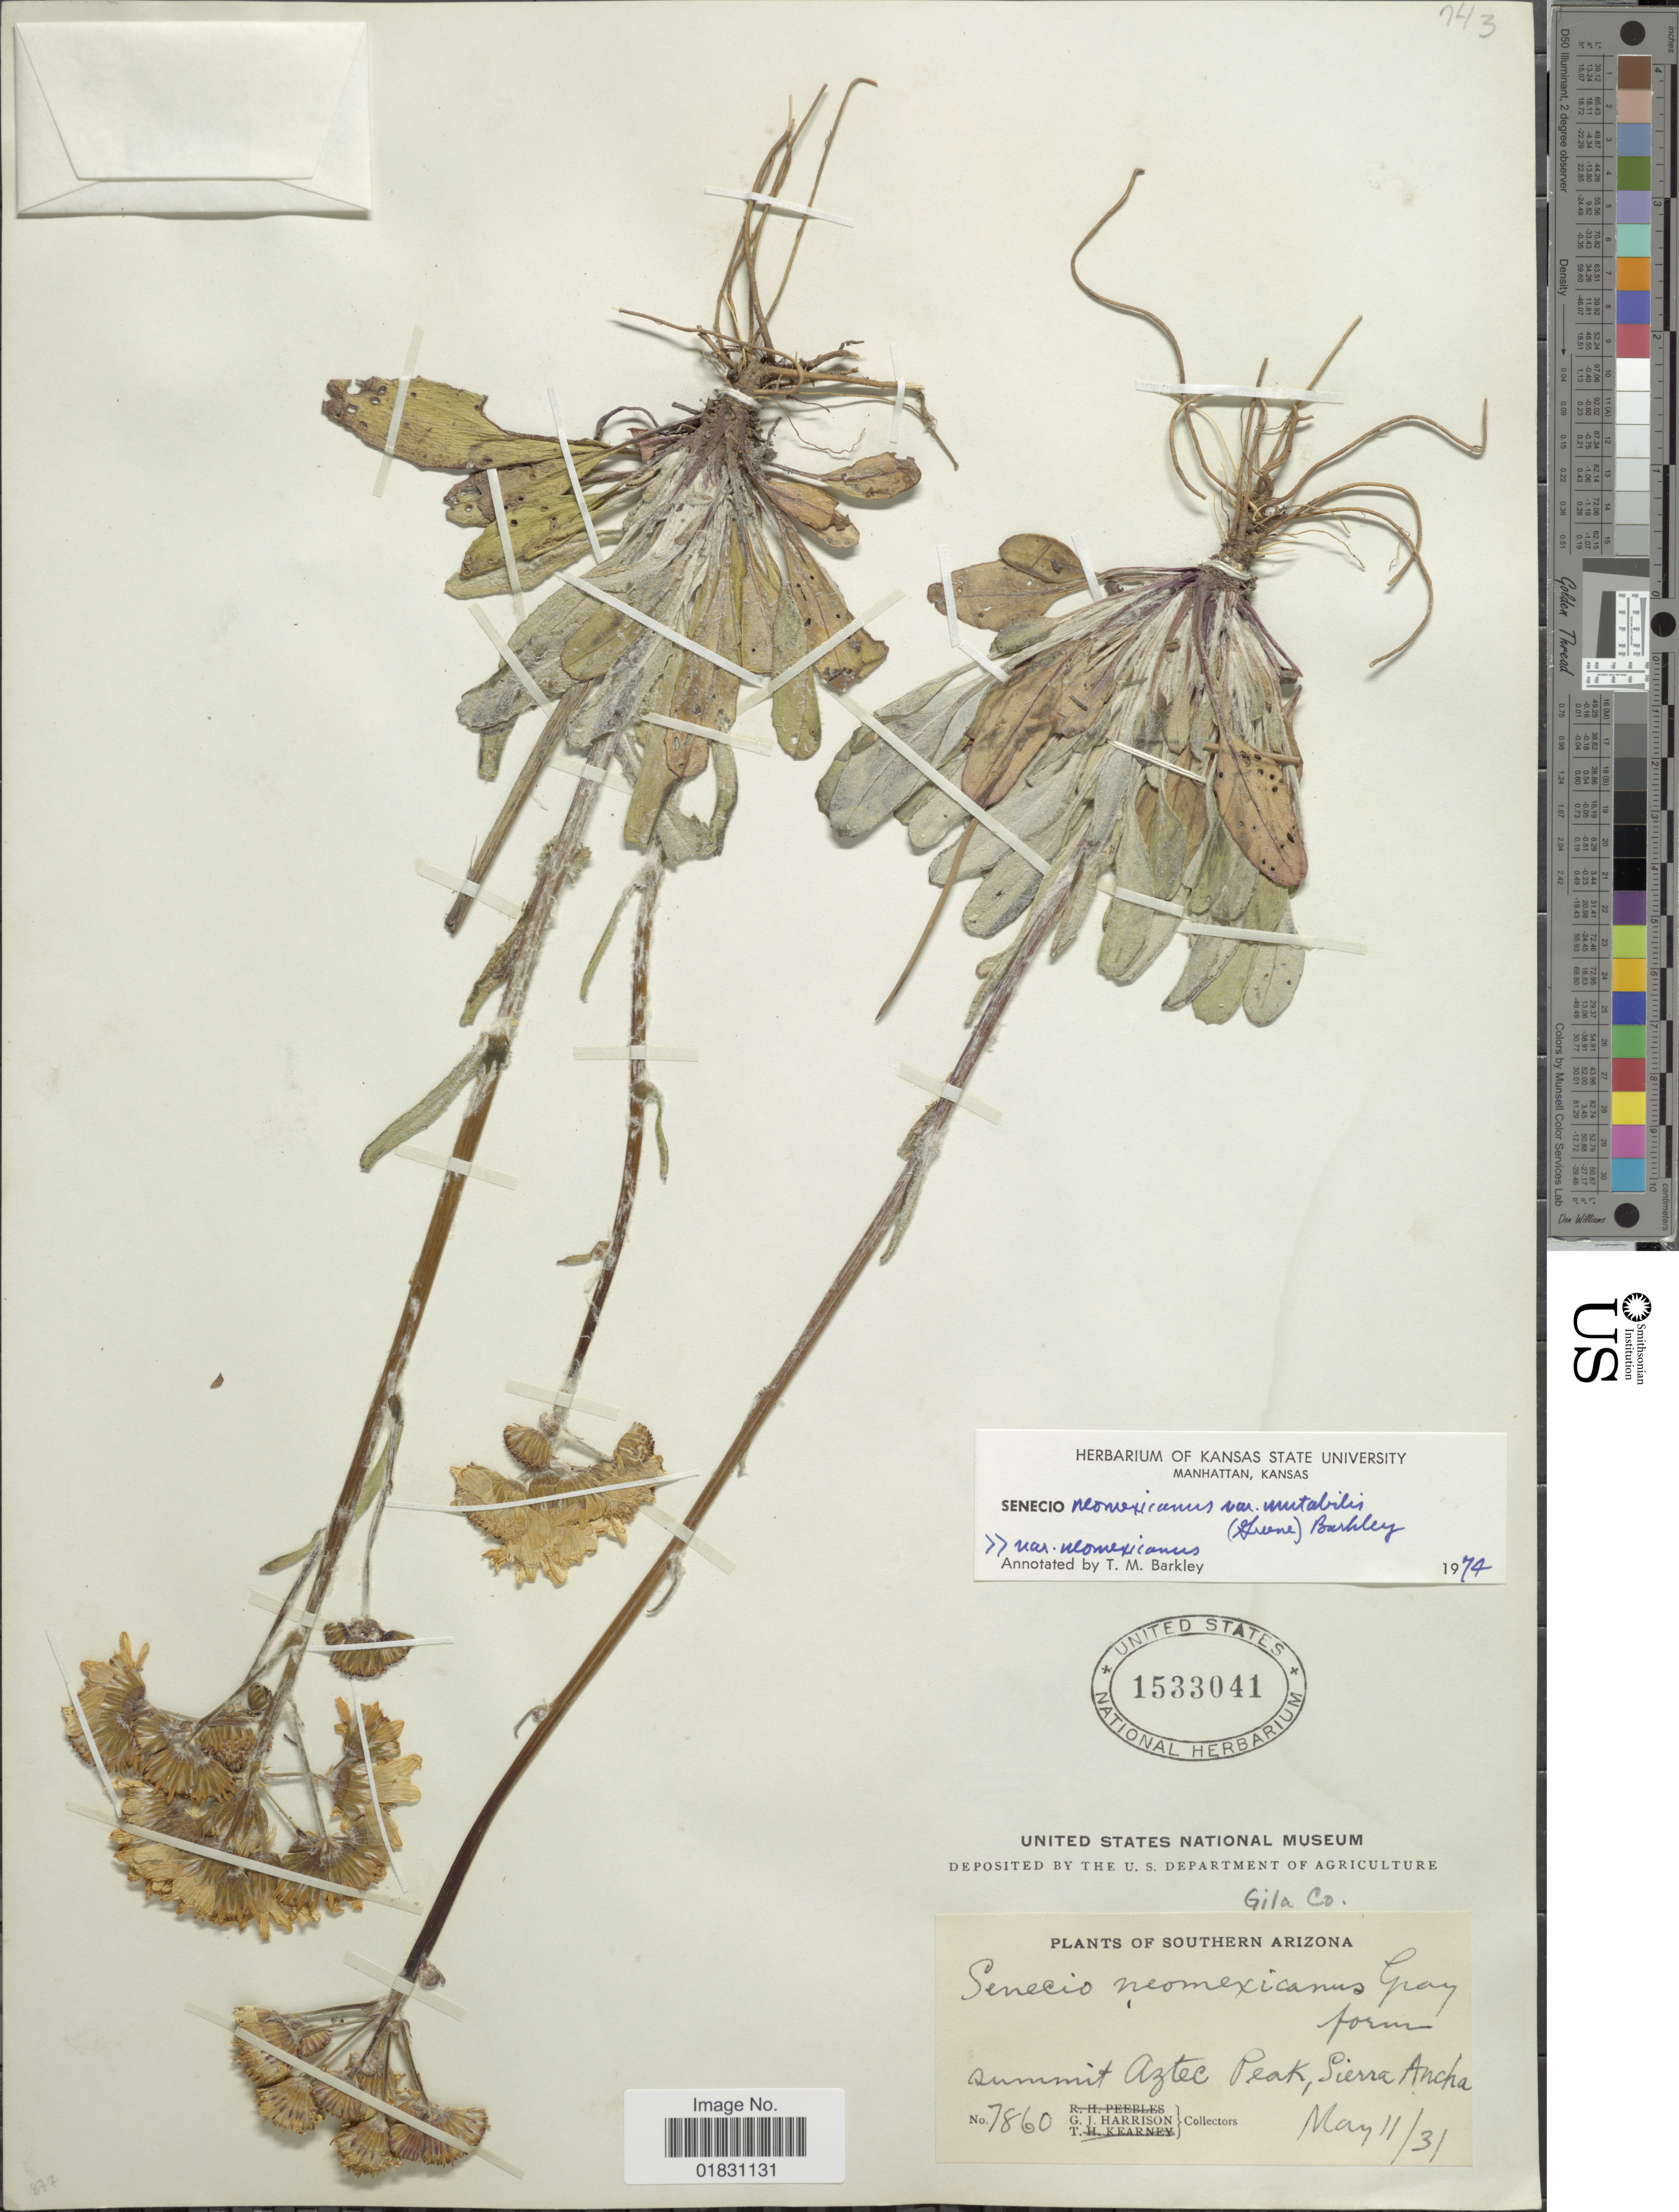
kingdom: Plantae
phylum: Tracheophyta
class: Magnoliopsida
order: Asterales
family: Asteraceae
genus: Packera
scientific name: Packera neomexicana var. mutabilis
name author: (Greene) W.A. Weber & Á. Löve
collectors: G. J. Harrison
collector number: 7860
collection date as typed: Transcribed d/m/y: 11/5/31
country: United States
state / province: Arizona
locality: Southern Arizona, Summit Aztec Peak, Sierra Ancha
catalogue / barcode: US 1533041